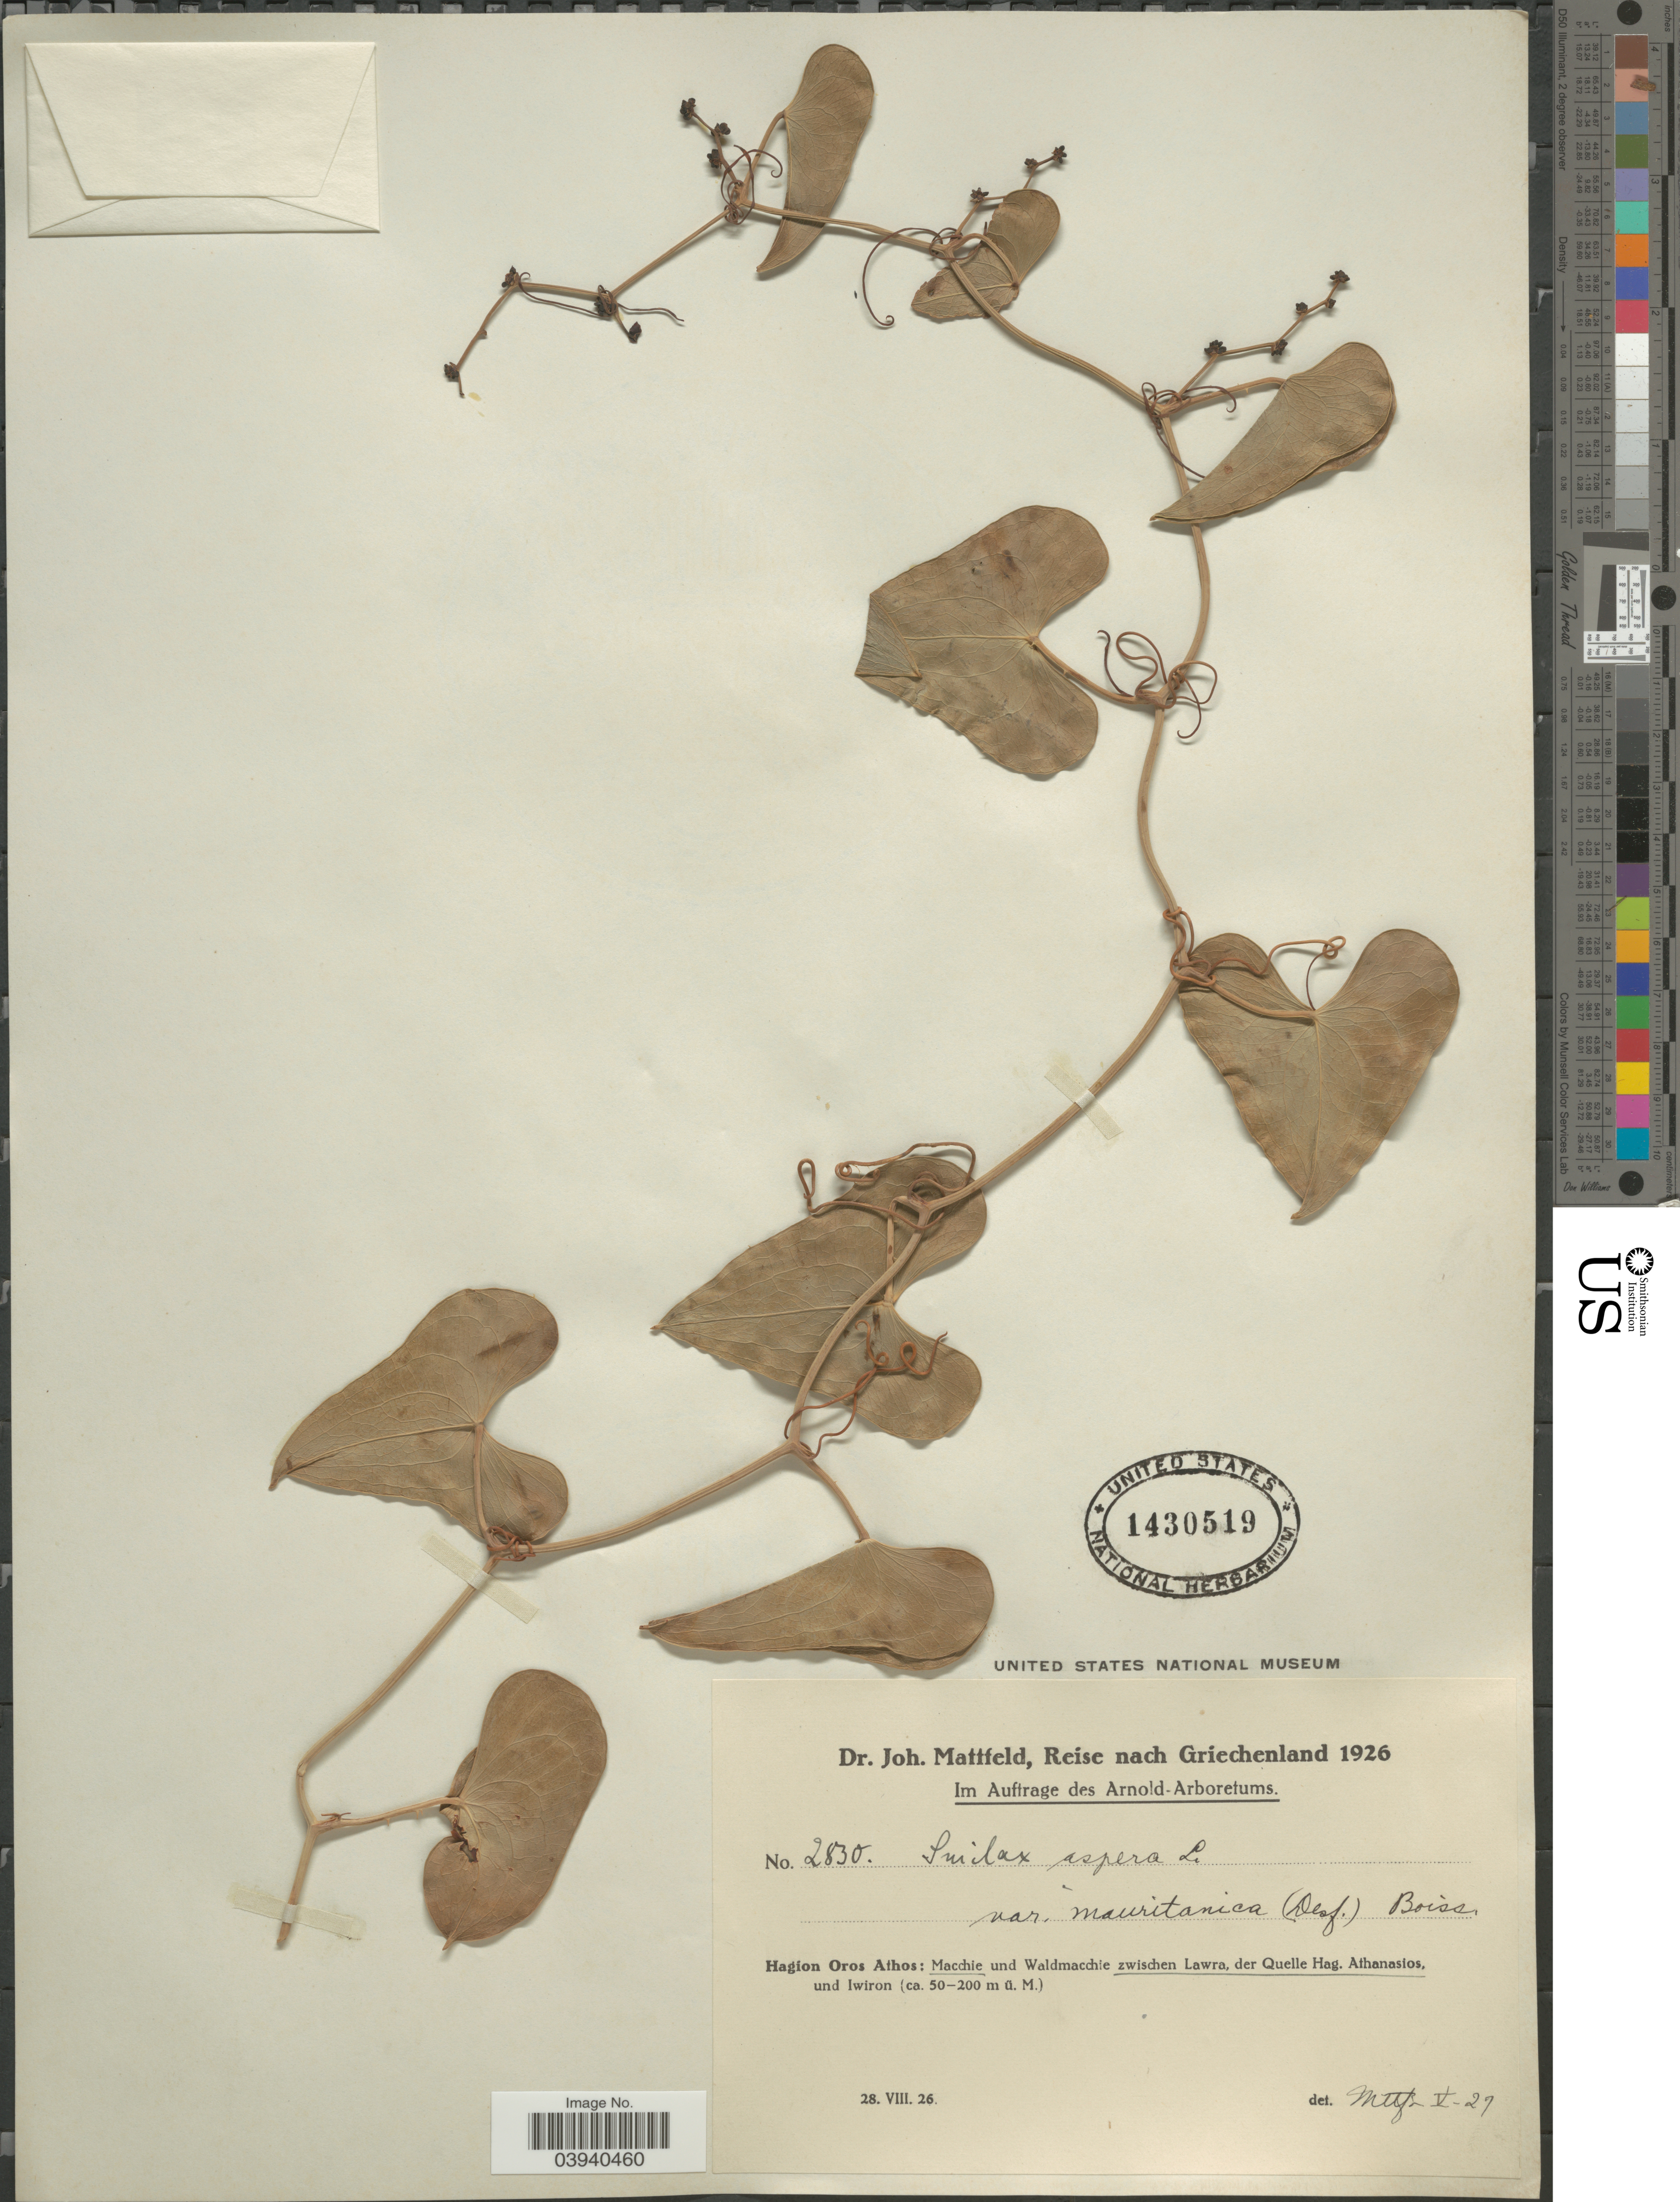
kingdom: Plantae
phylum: Tracheophyta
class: Liliopsida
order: Liliales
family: Smilacaceae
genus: Smilax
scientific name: Smilax aspera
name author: L.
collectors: J. Mattfeld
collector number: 2830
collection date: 1926-08-28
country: Greece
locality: Hagion Oros Athos: Macchie und Waldmacchie zwischen Lawra, der Quelle Hag. Athanasios, und Iwiron.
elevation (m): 50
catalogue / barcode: US 1430519